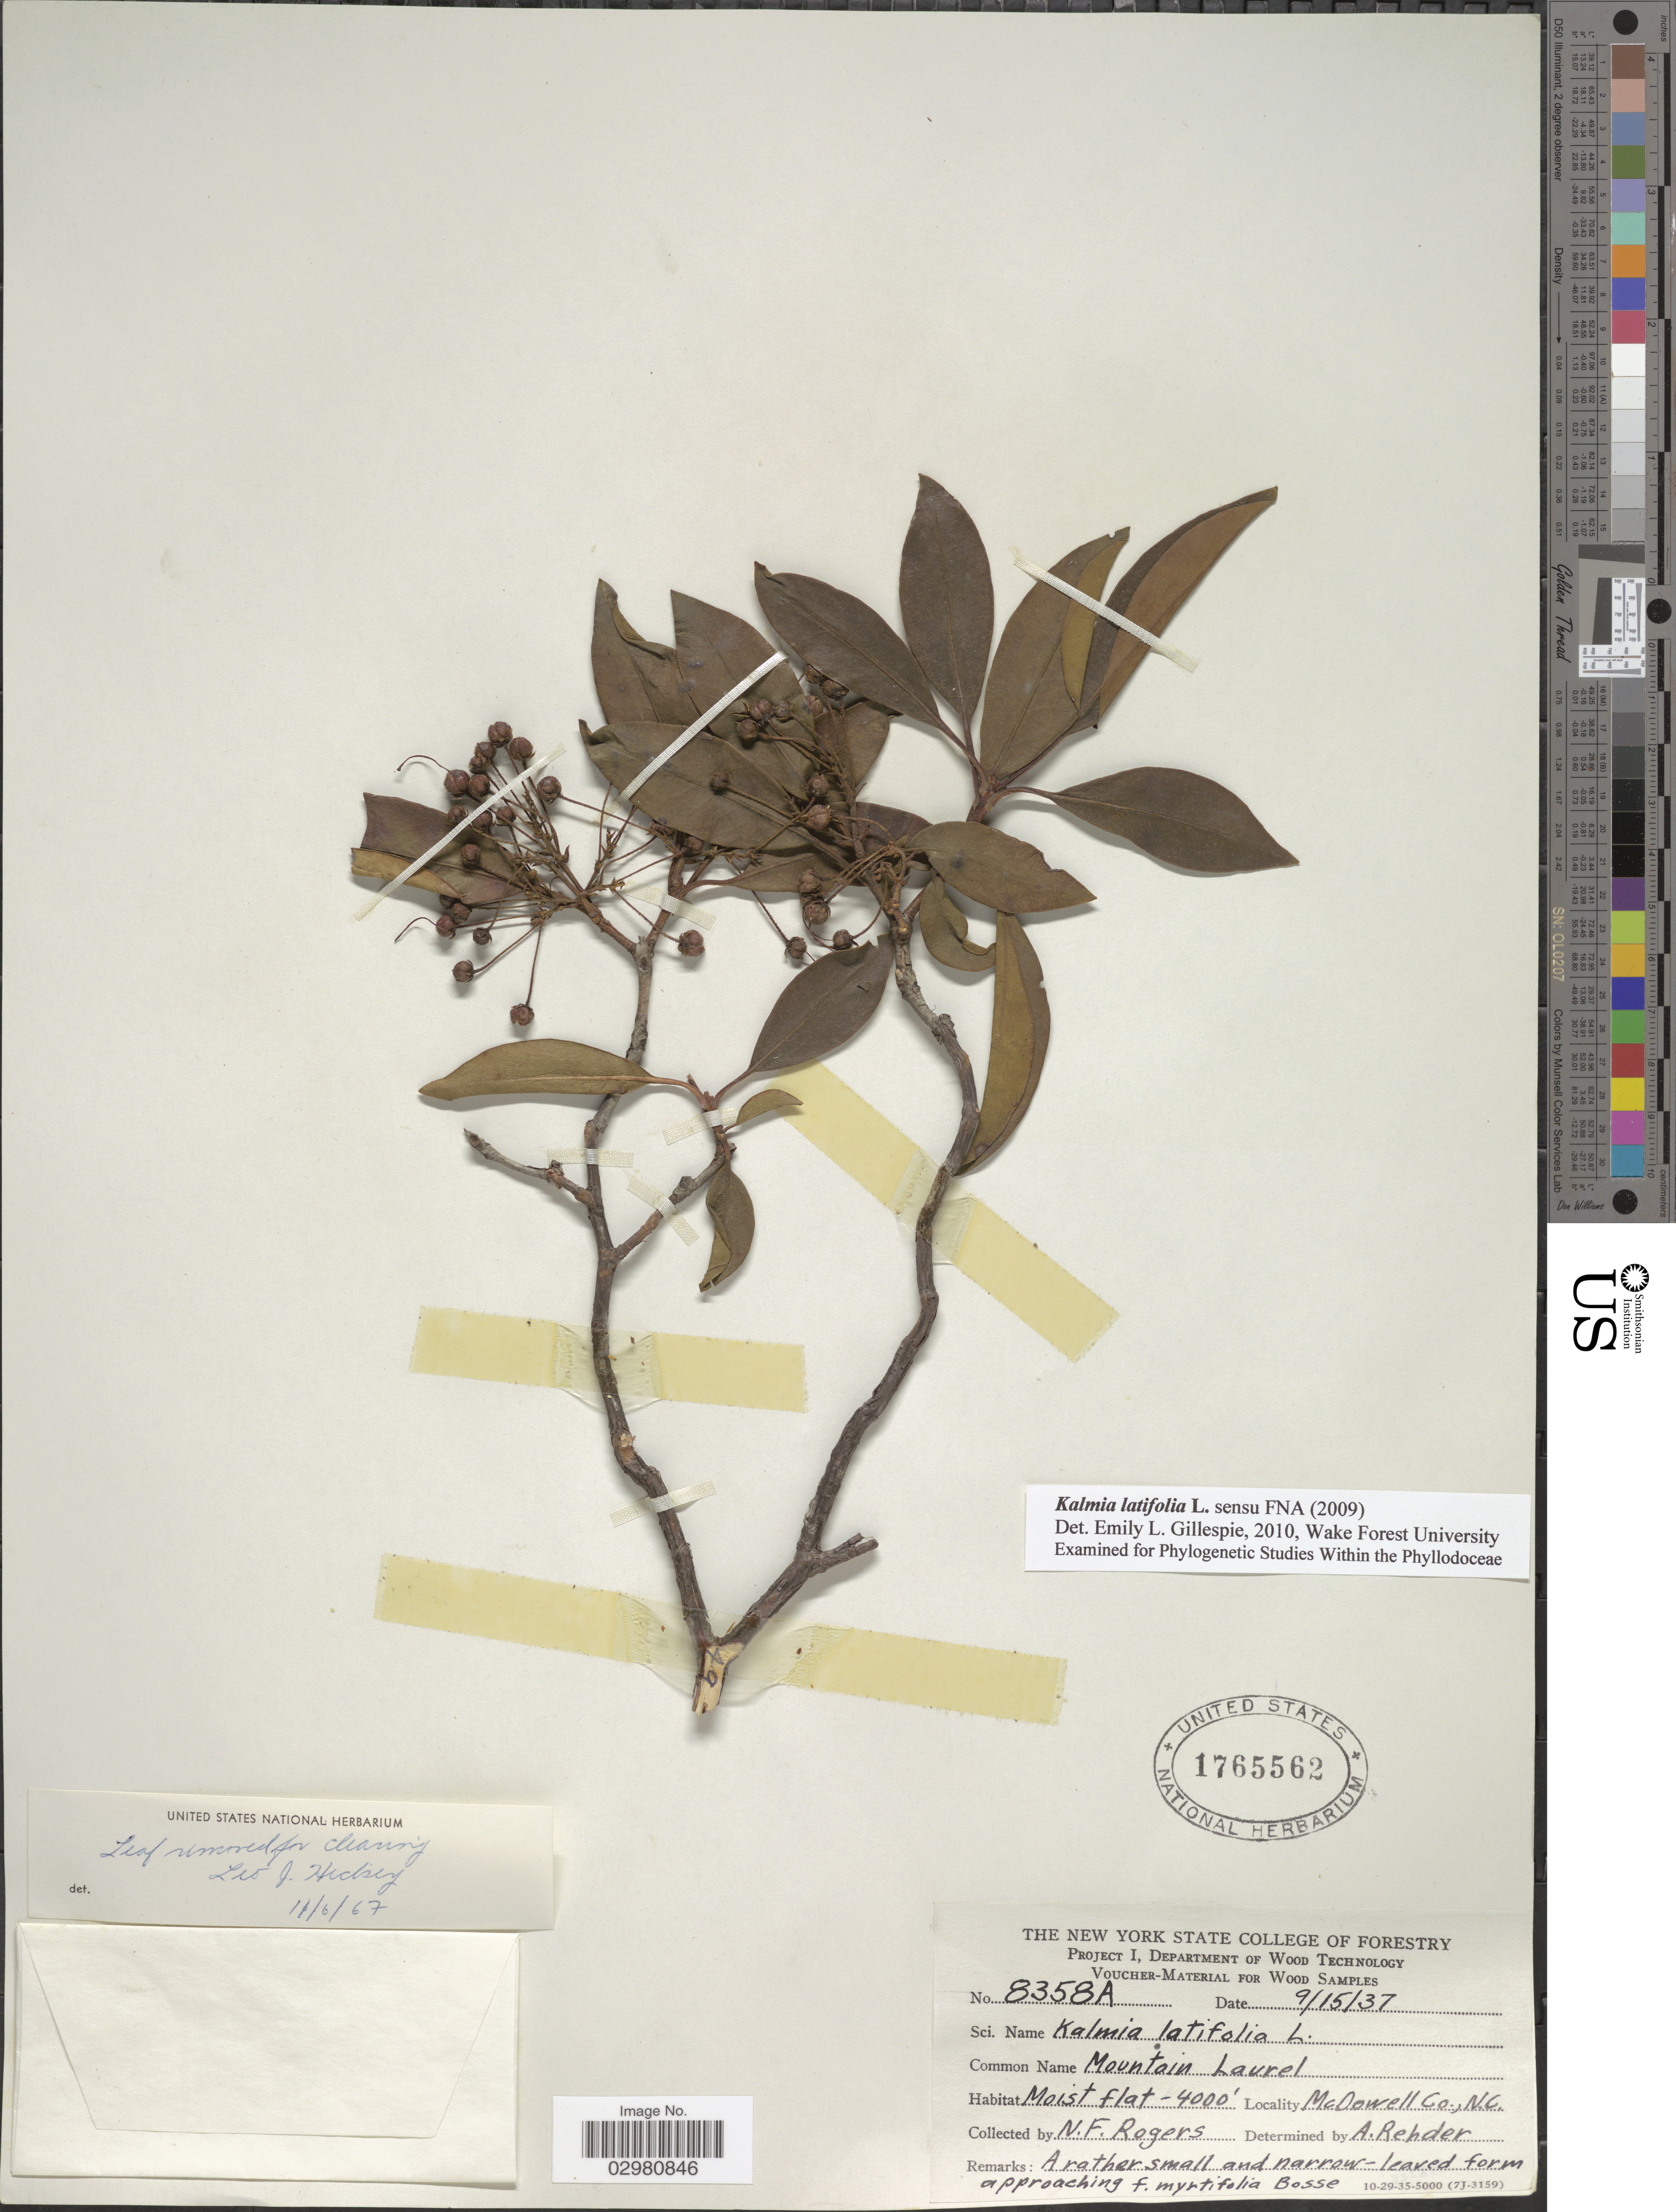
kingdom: Plantae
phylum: Tracheophyta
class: Magnoliopsida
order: Ericales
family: Ericaceae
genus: Kalmia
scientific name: Kalmia latifolia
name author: L.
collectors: N. Rogers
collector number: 8358A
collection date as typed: Transcribed d/m/y: 15/9/37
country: United States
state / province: North Carolina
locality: McDowell Co., N.C.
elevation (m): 1219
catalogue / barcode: US 1765562